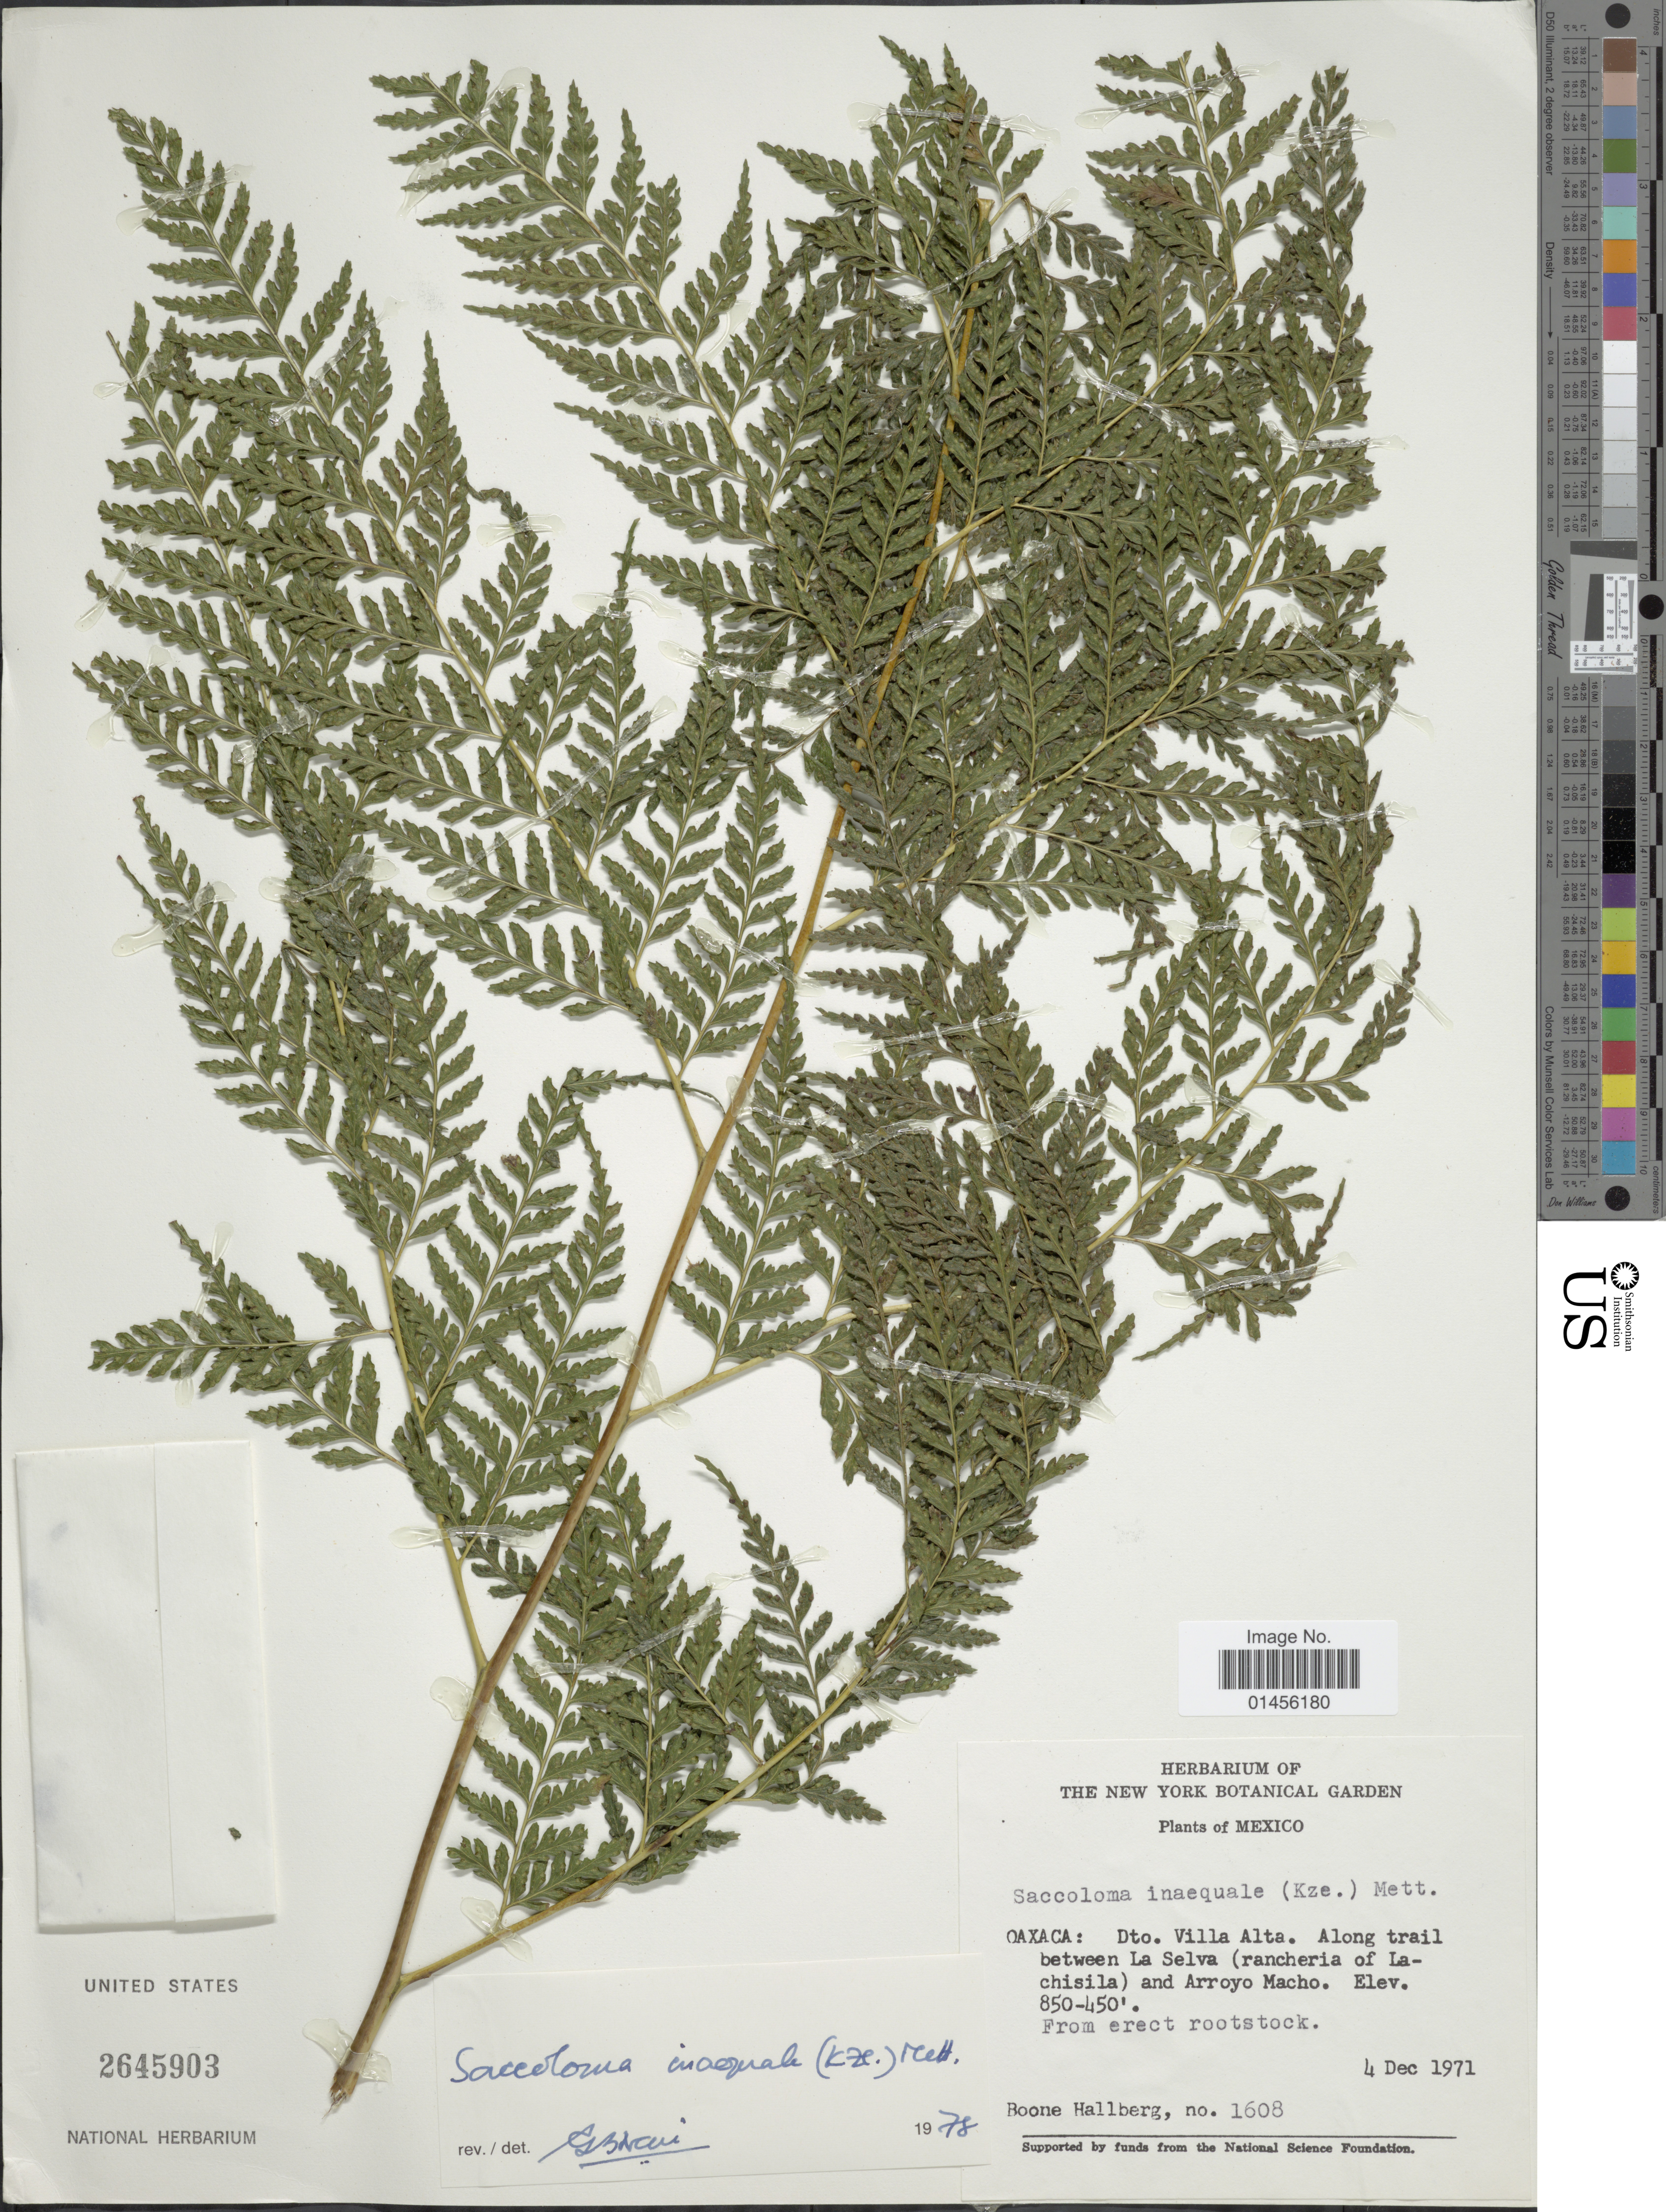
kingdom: Plantae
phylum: Tracheophyta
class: Polypodiopsida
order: Polypodiales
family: Saccolomataceae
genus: Saccoloma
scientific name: Saccoloma inaequale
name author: (Kunze) Mett.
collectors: B. Hallberg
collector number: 1608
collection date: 1971-12-04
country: Mexico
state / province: Oaxaca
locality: Dto Villa Alta. Along trail between La Selva (rancheria of Lachisila) and Arroyo Macho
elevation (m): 137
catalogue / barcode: US 2645903